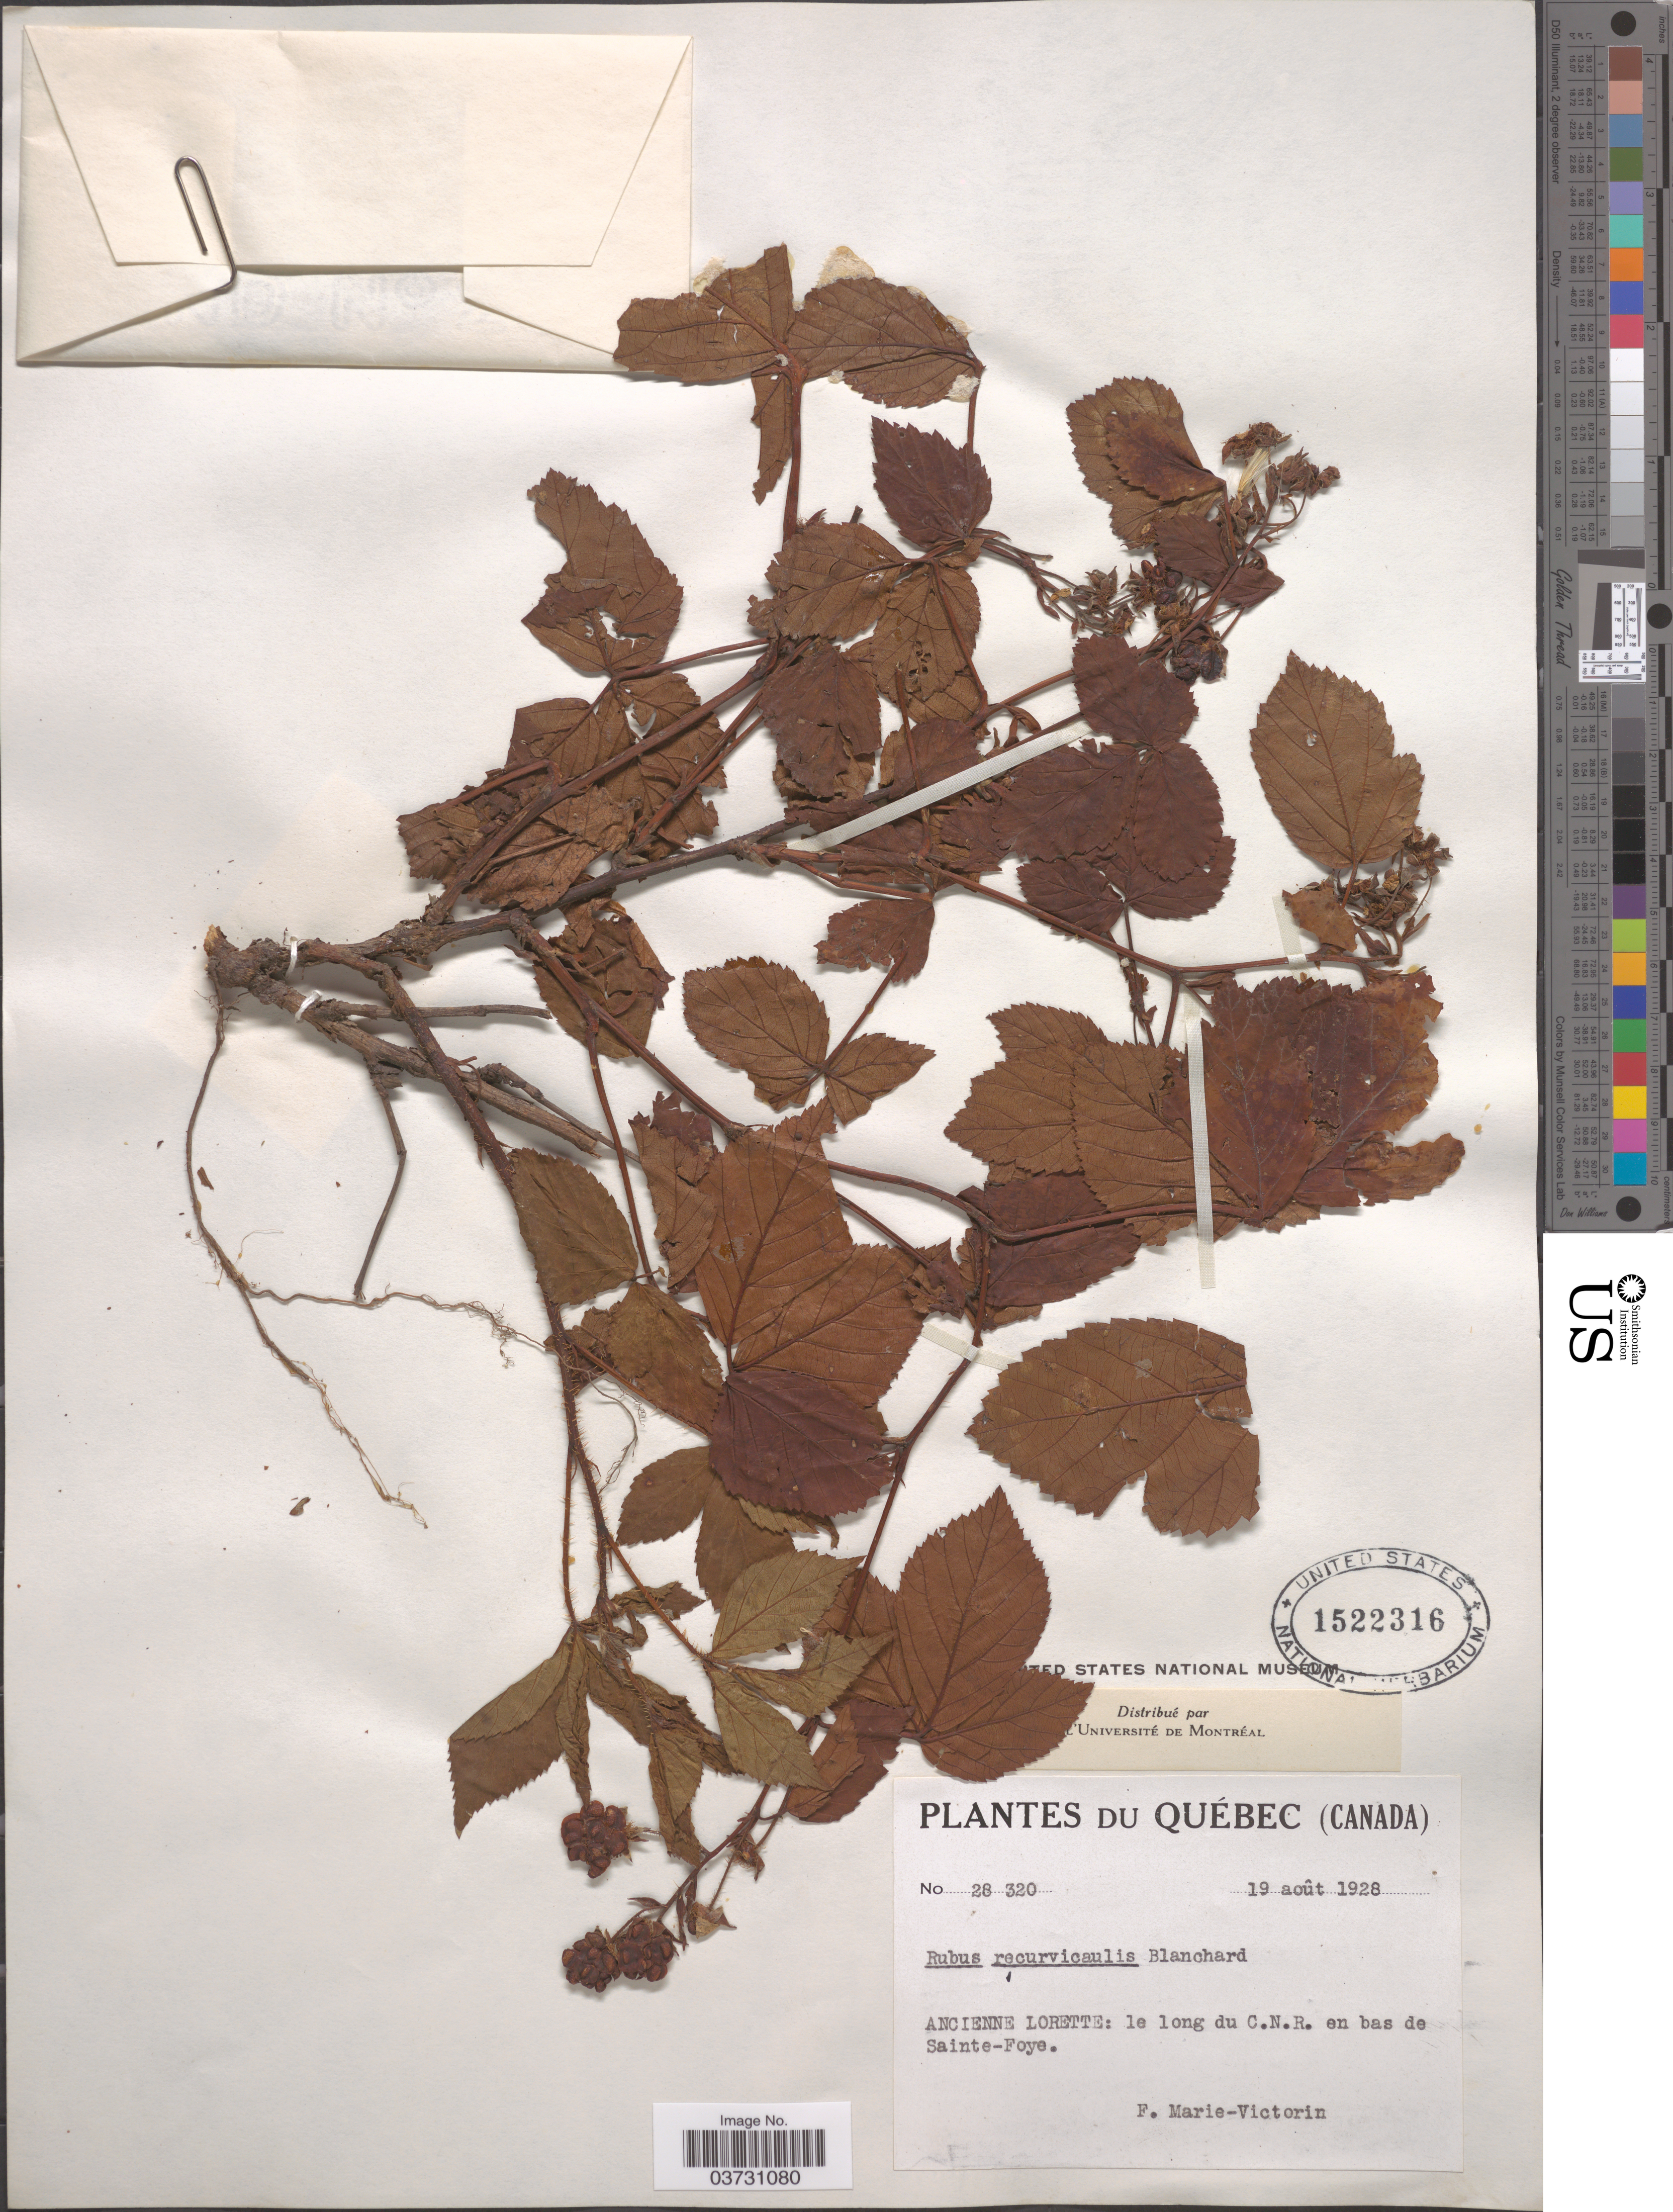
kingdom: Plantae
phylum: Tracheophyta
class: Magnoliopsida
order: Rosales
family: Rosaceae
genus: Rubus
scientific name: Rubus recurvicaulis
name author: Blanch.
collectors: F. Marie-Victorin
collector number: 28320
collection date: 1928-08-19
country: Canada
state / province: Quebec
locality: Ancienne Lorette: le long du C.N.R. en bas de Sainte- Foye.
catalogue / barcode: US 1522316